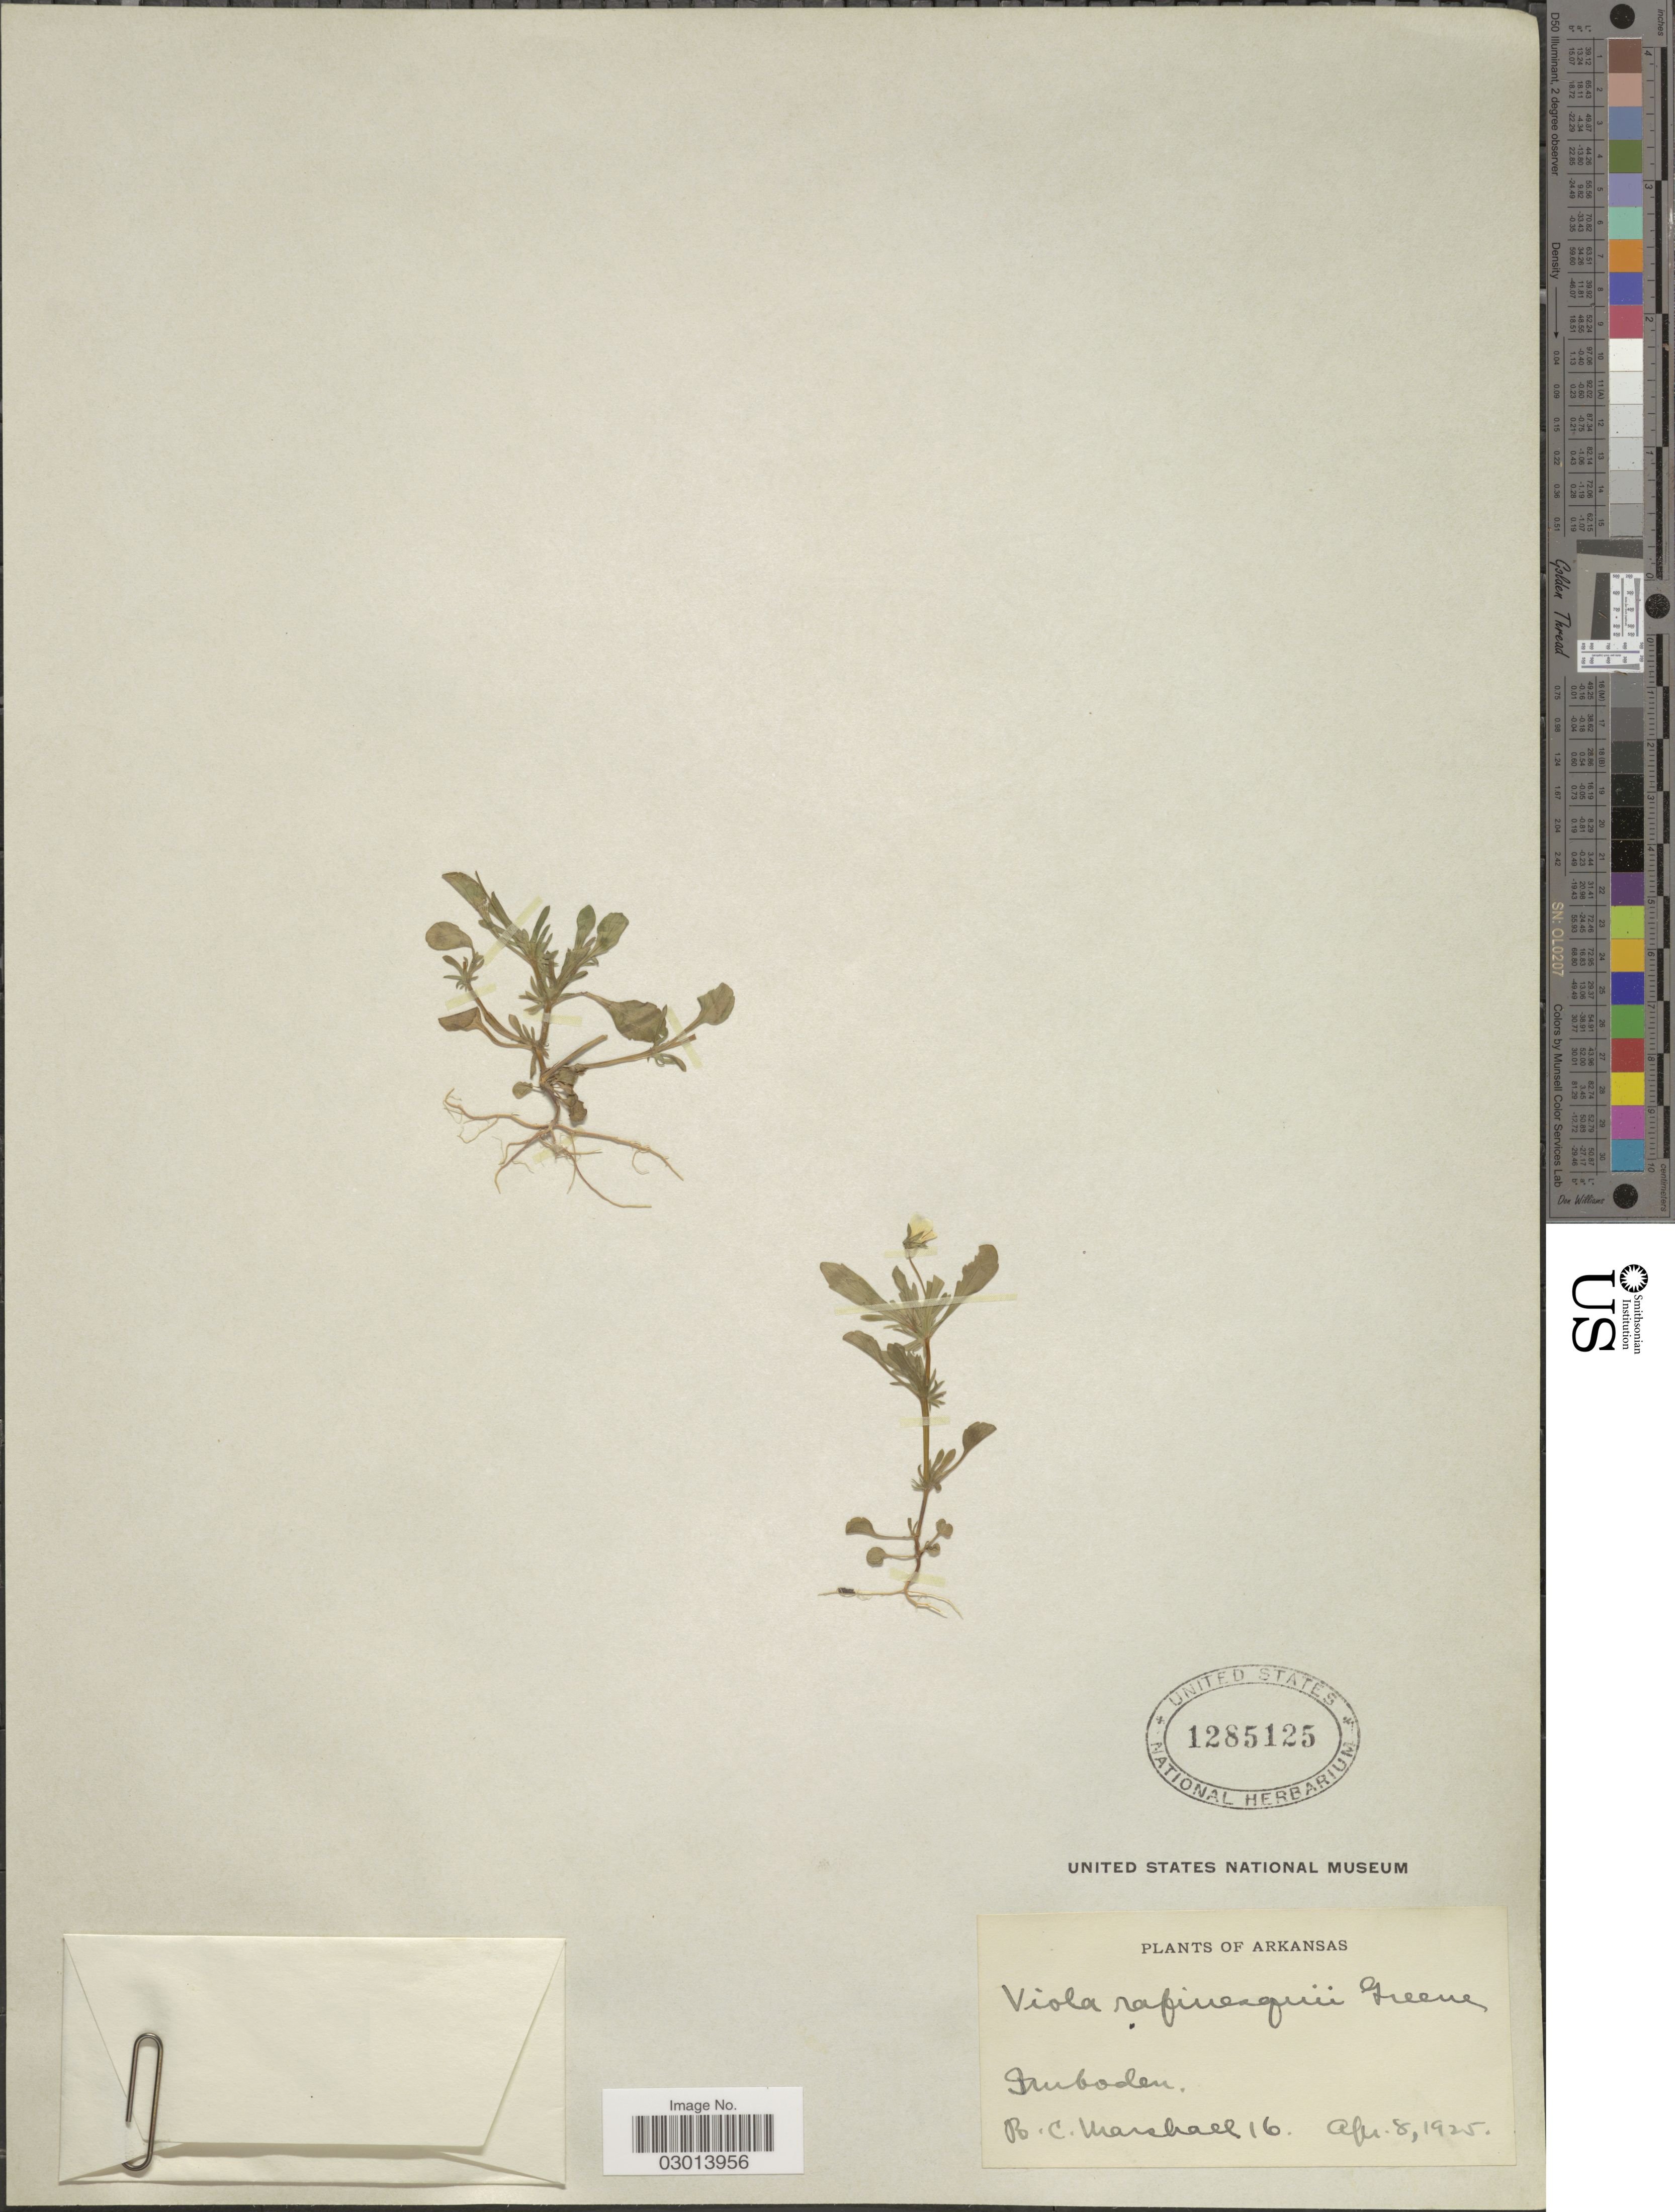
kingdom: Plantae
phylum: Tracheophyta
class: Magnoliopsida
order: Malpighiales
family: Violaceae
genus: Viola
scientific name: Viola rafinesquei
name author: Greene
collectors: B. C. Marshall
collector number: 16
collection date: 1925-04-08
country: United States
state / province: Arkansas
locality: Imboden.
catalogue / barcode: US 1285125